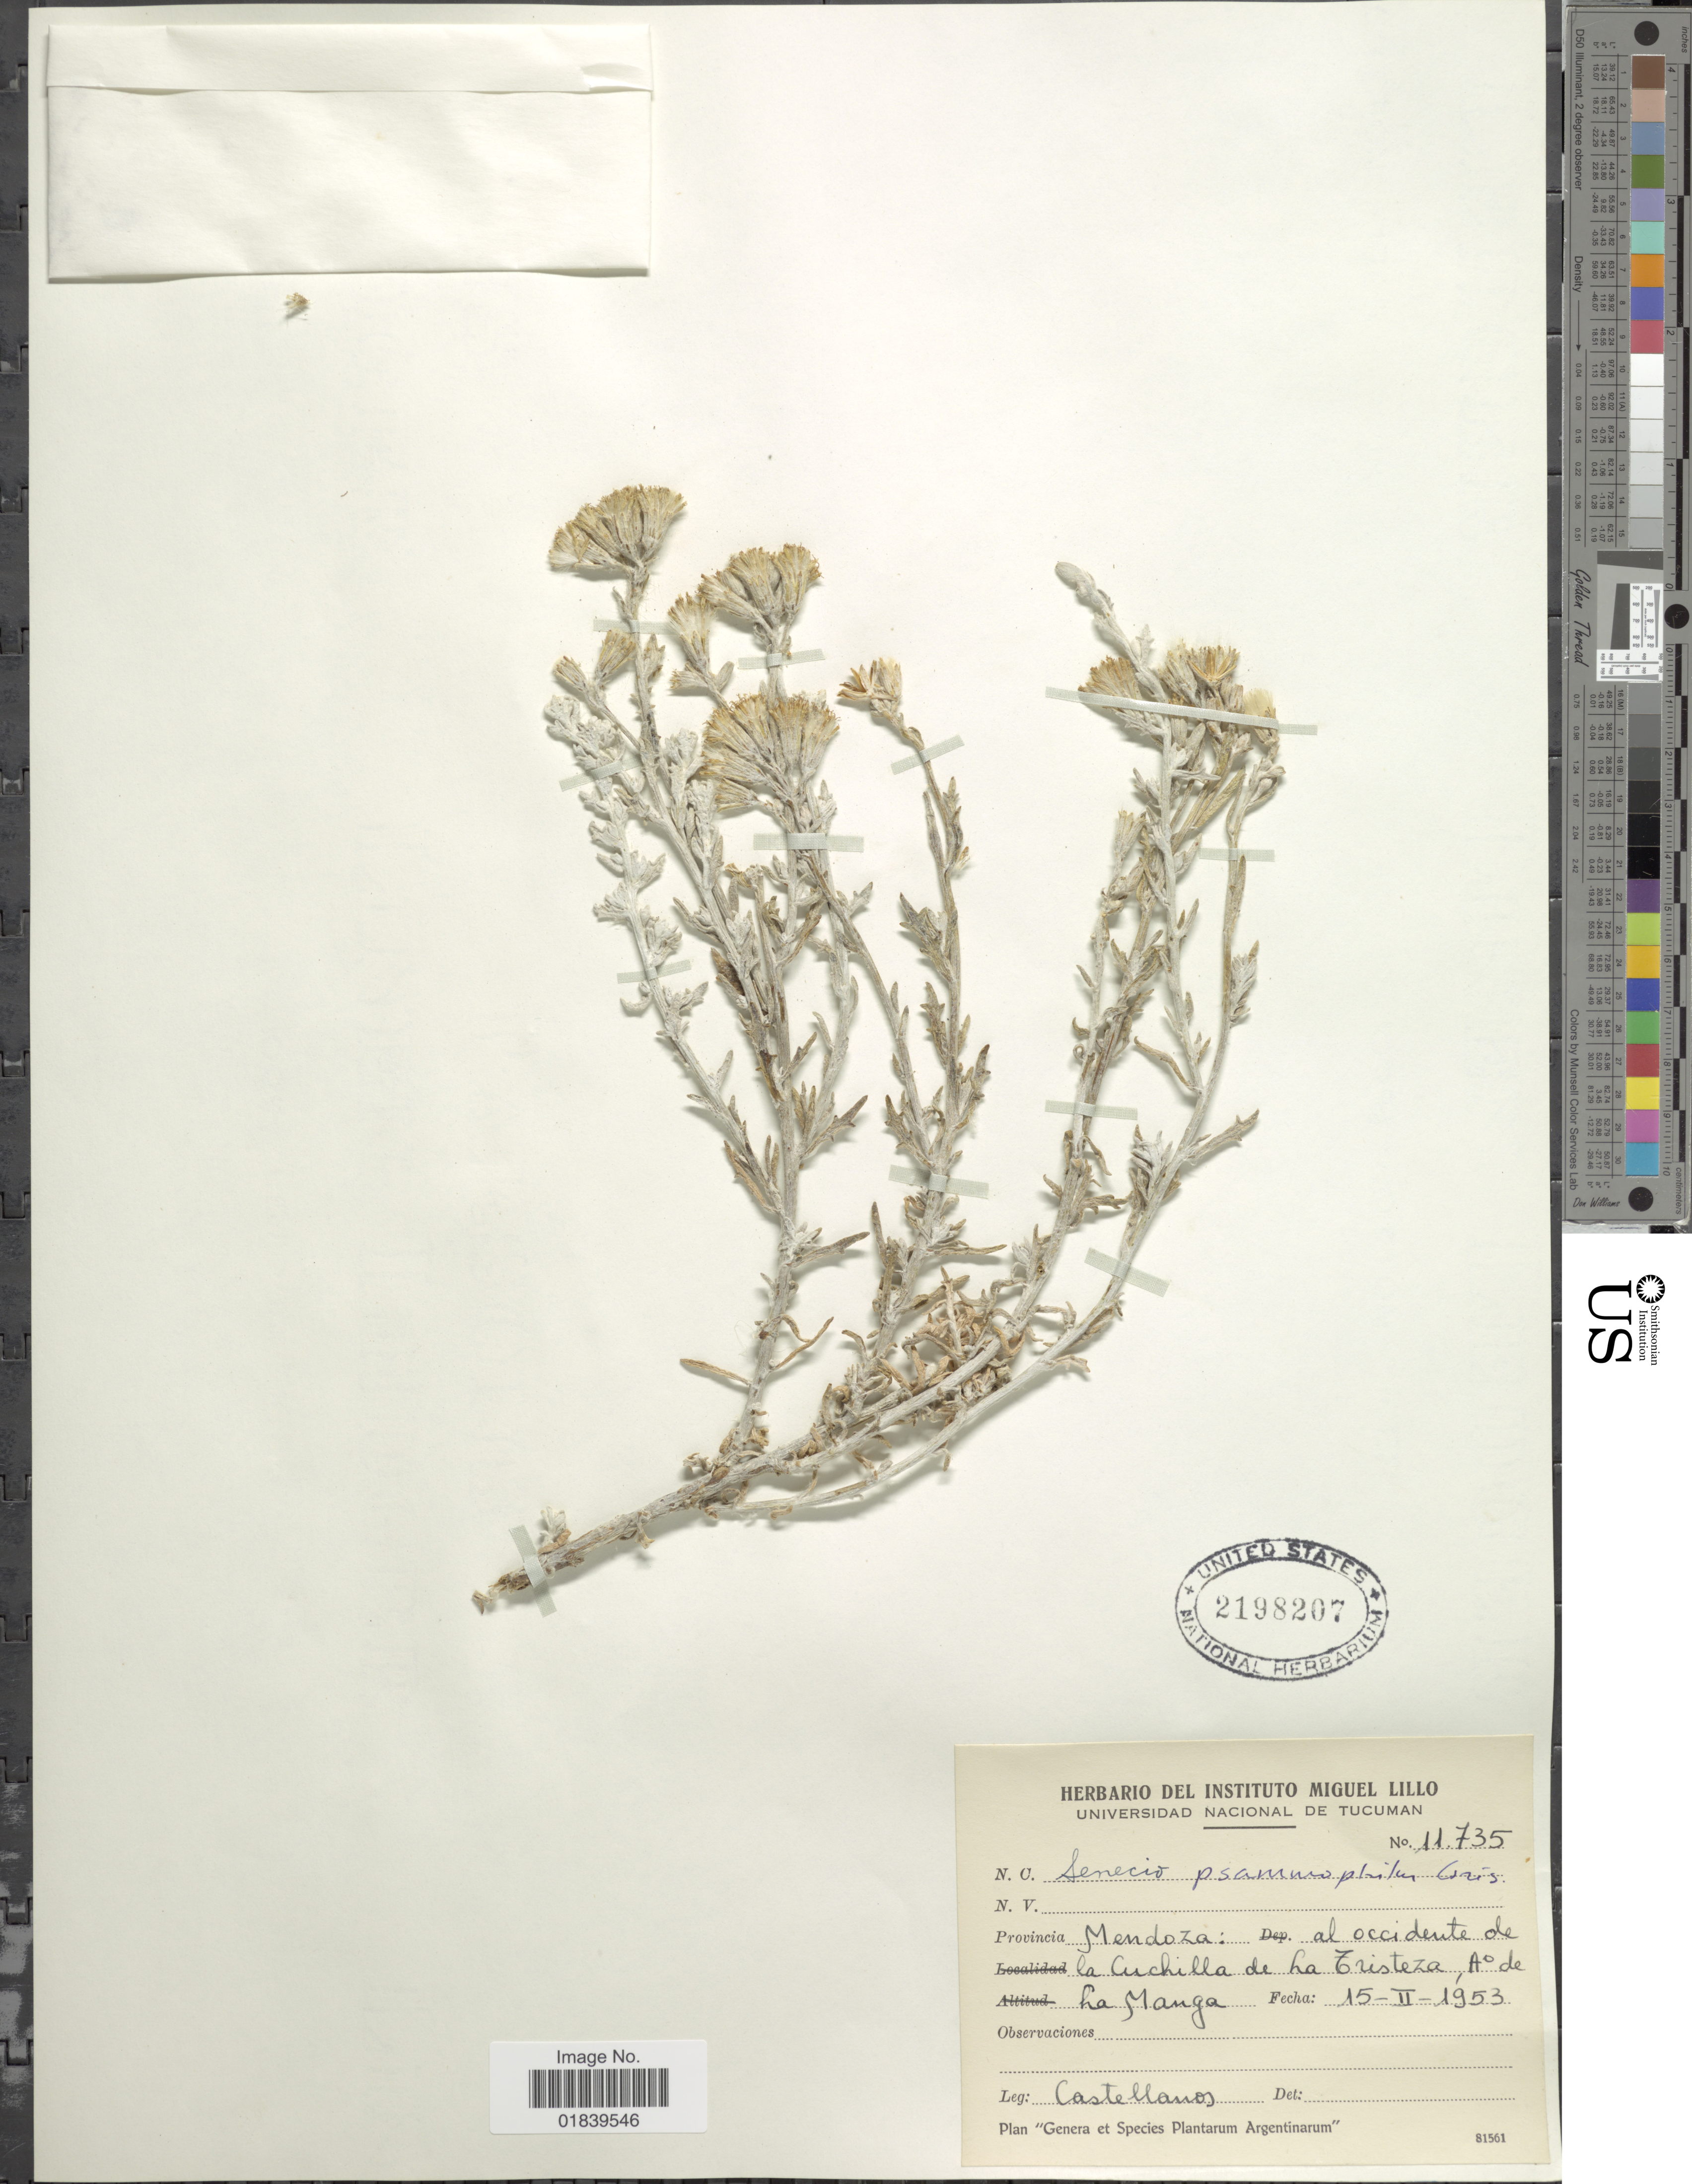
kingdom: Plantae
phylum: Tracheophyta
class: Magnoliopsida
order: Asterales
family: Asteraceae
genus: Senecio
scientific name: Senecio filaginoides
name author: DC.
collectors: A. Castellanos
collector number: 11735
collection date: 1953-02-15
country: Argentina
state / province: Mendoza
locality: Provincia Mendoza: al occidente de la Cuchilla de La Tristeza, Aº de La Manga.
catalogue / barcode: US 2198207